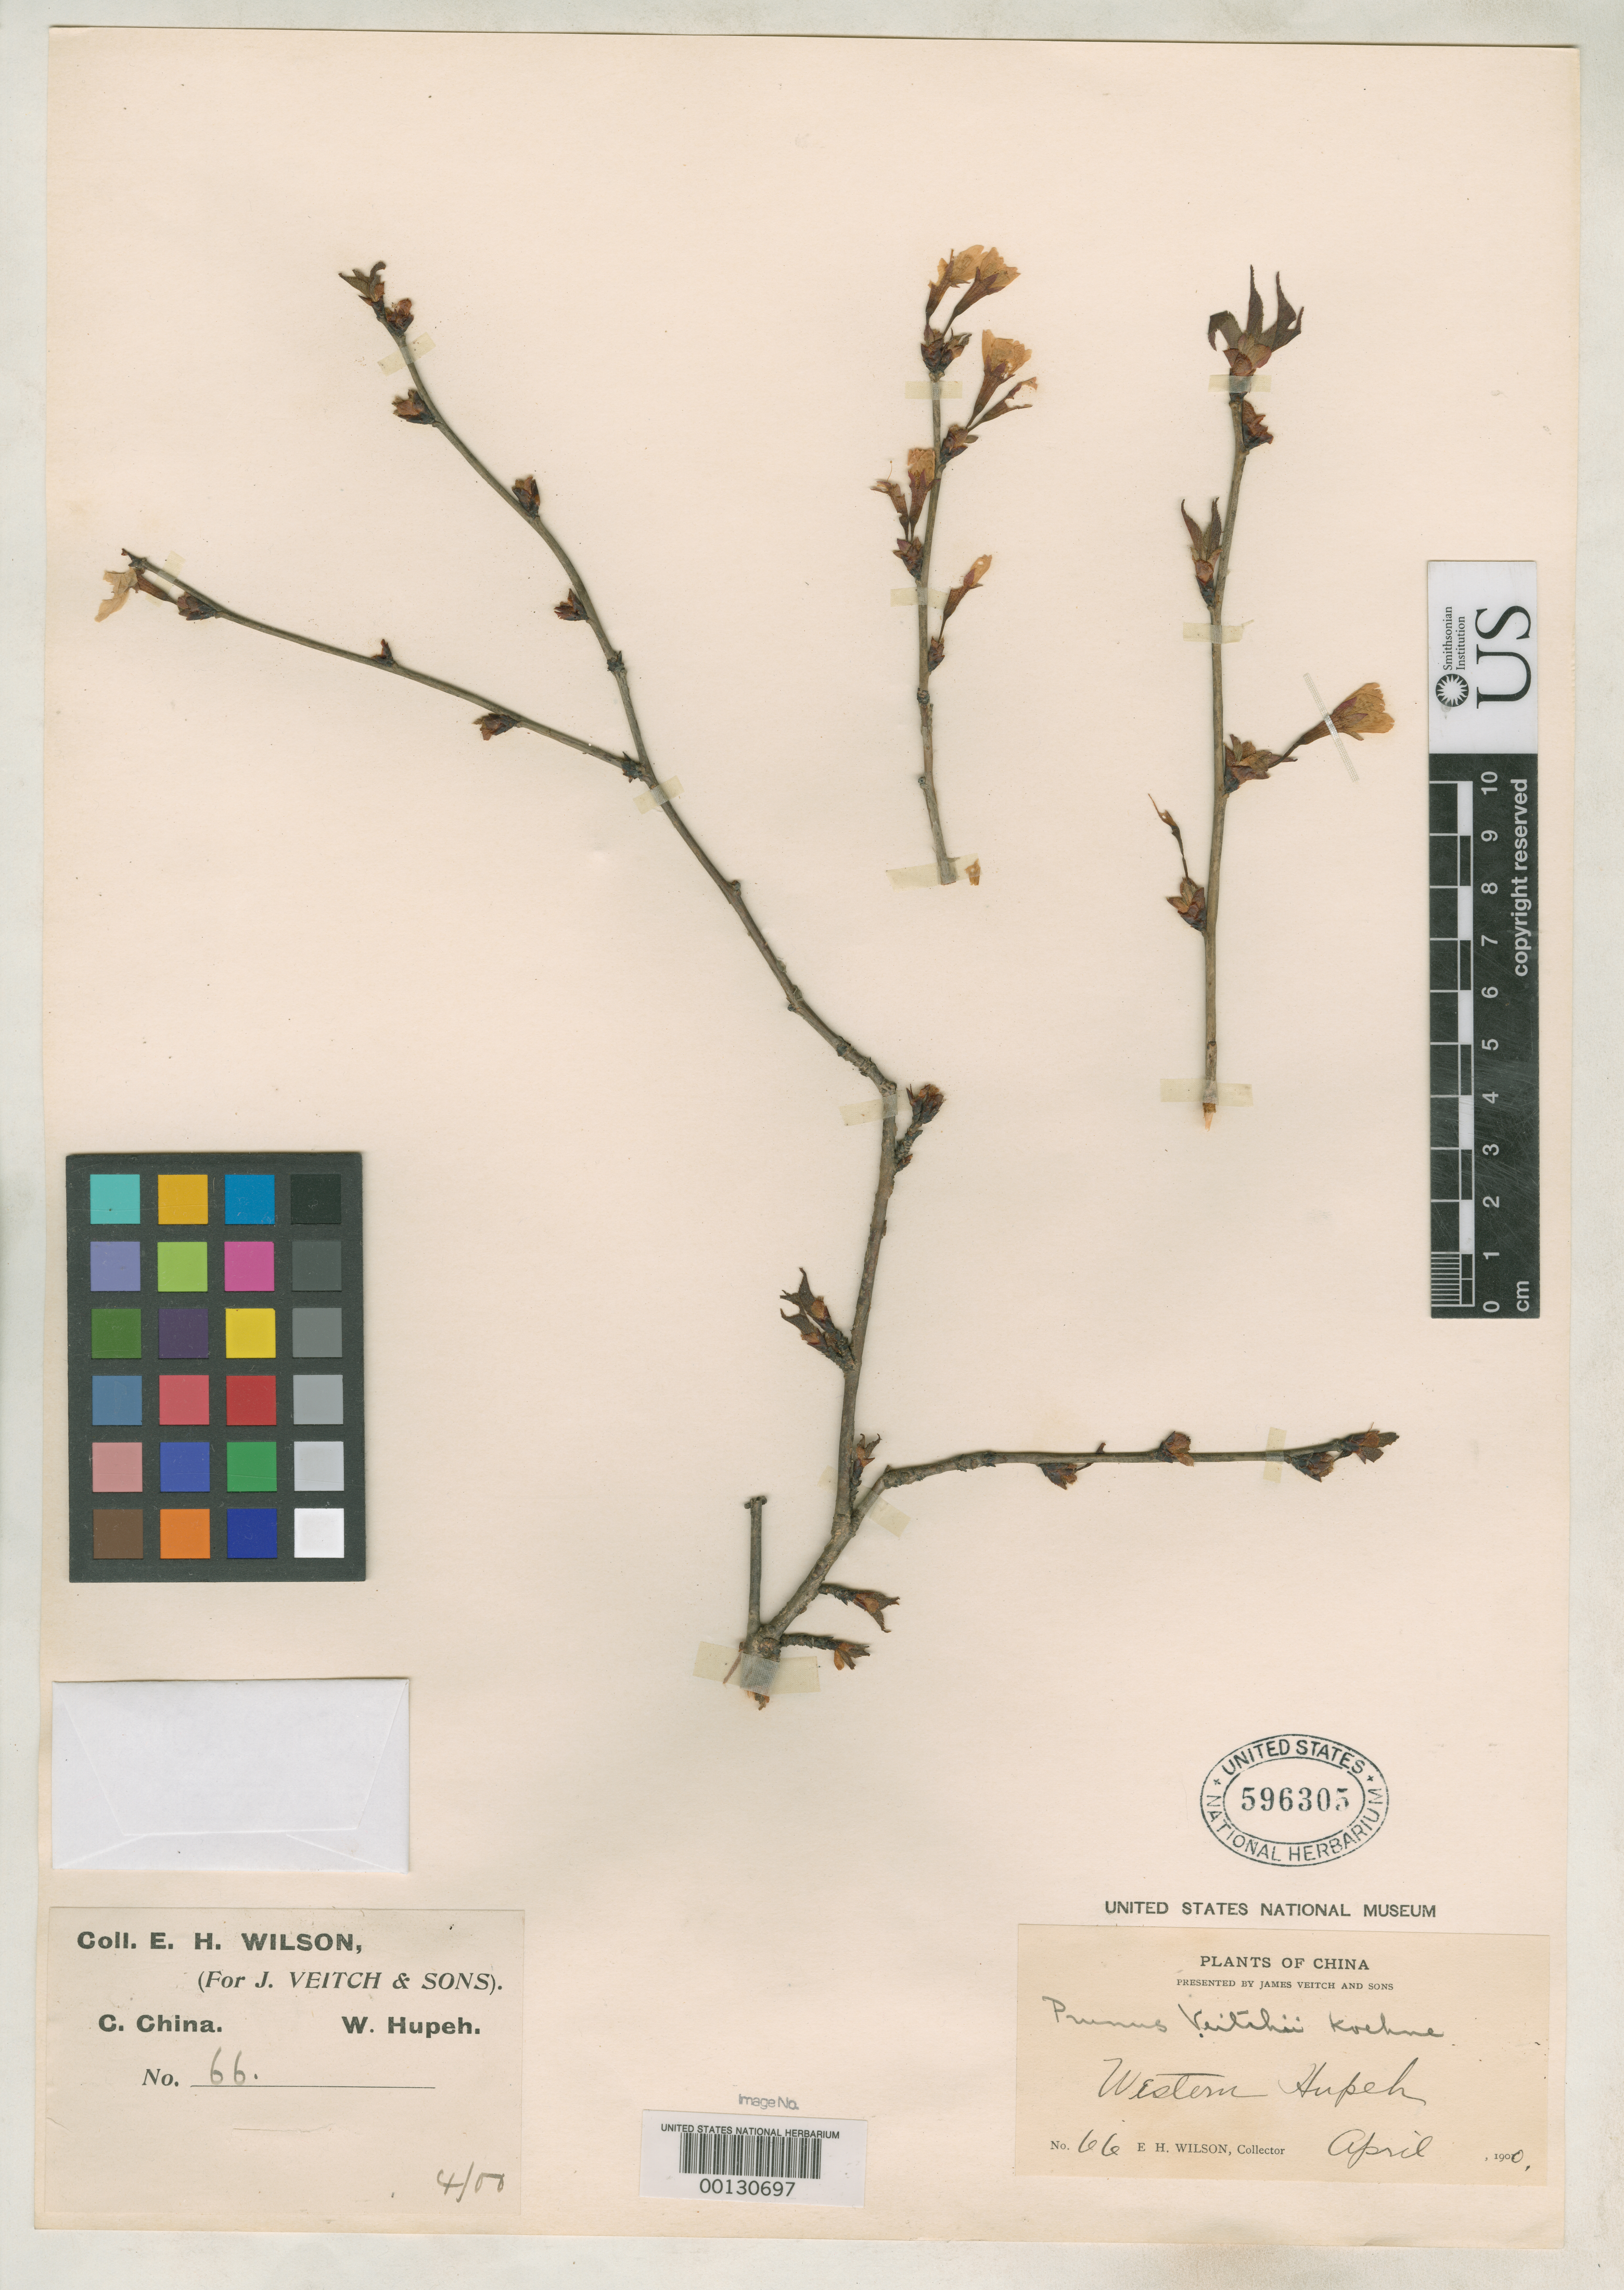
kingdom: Plantae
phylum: Tracheophyta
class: Magnoliopsida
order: Rosales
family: Rosaceae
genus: Prunus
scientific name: Prunus veitchii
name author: Koehne in Sarg.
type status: Isotype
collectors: E. H. Wilson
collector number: Veitch Exped. 66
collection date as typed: Apr 1900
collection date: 1900-04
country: China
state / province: Hubei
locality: Western Hupeh.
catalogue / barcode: US 596305